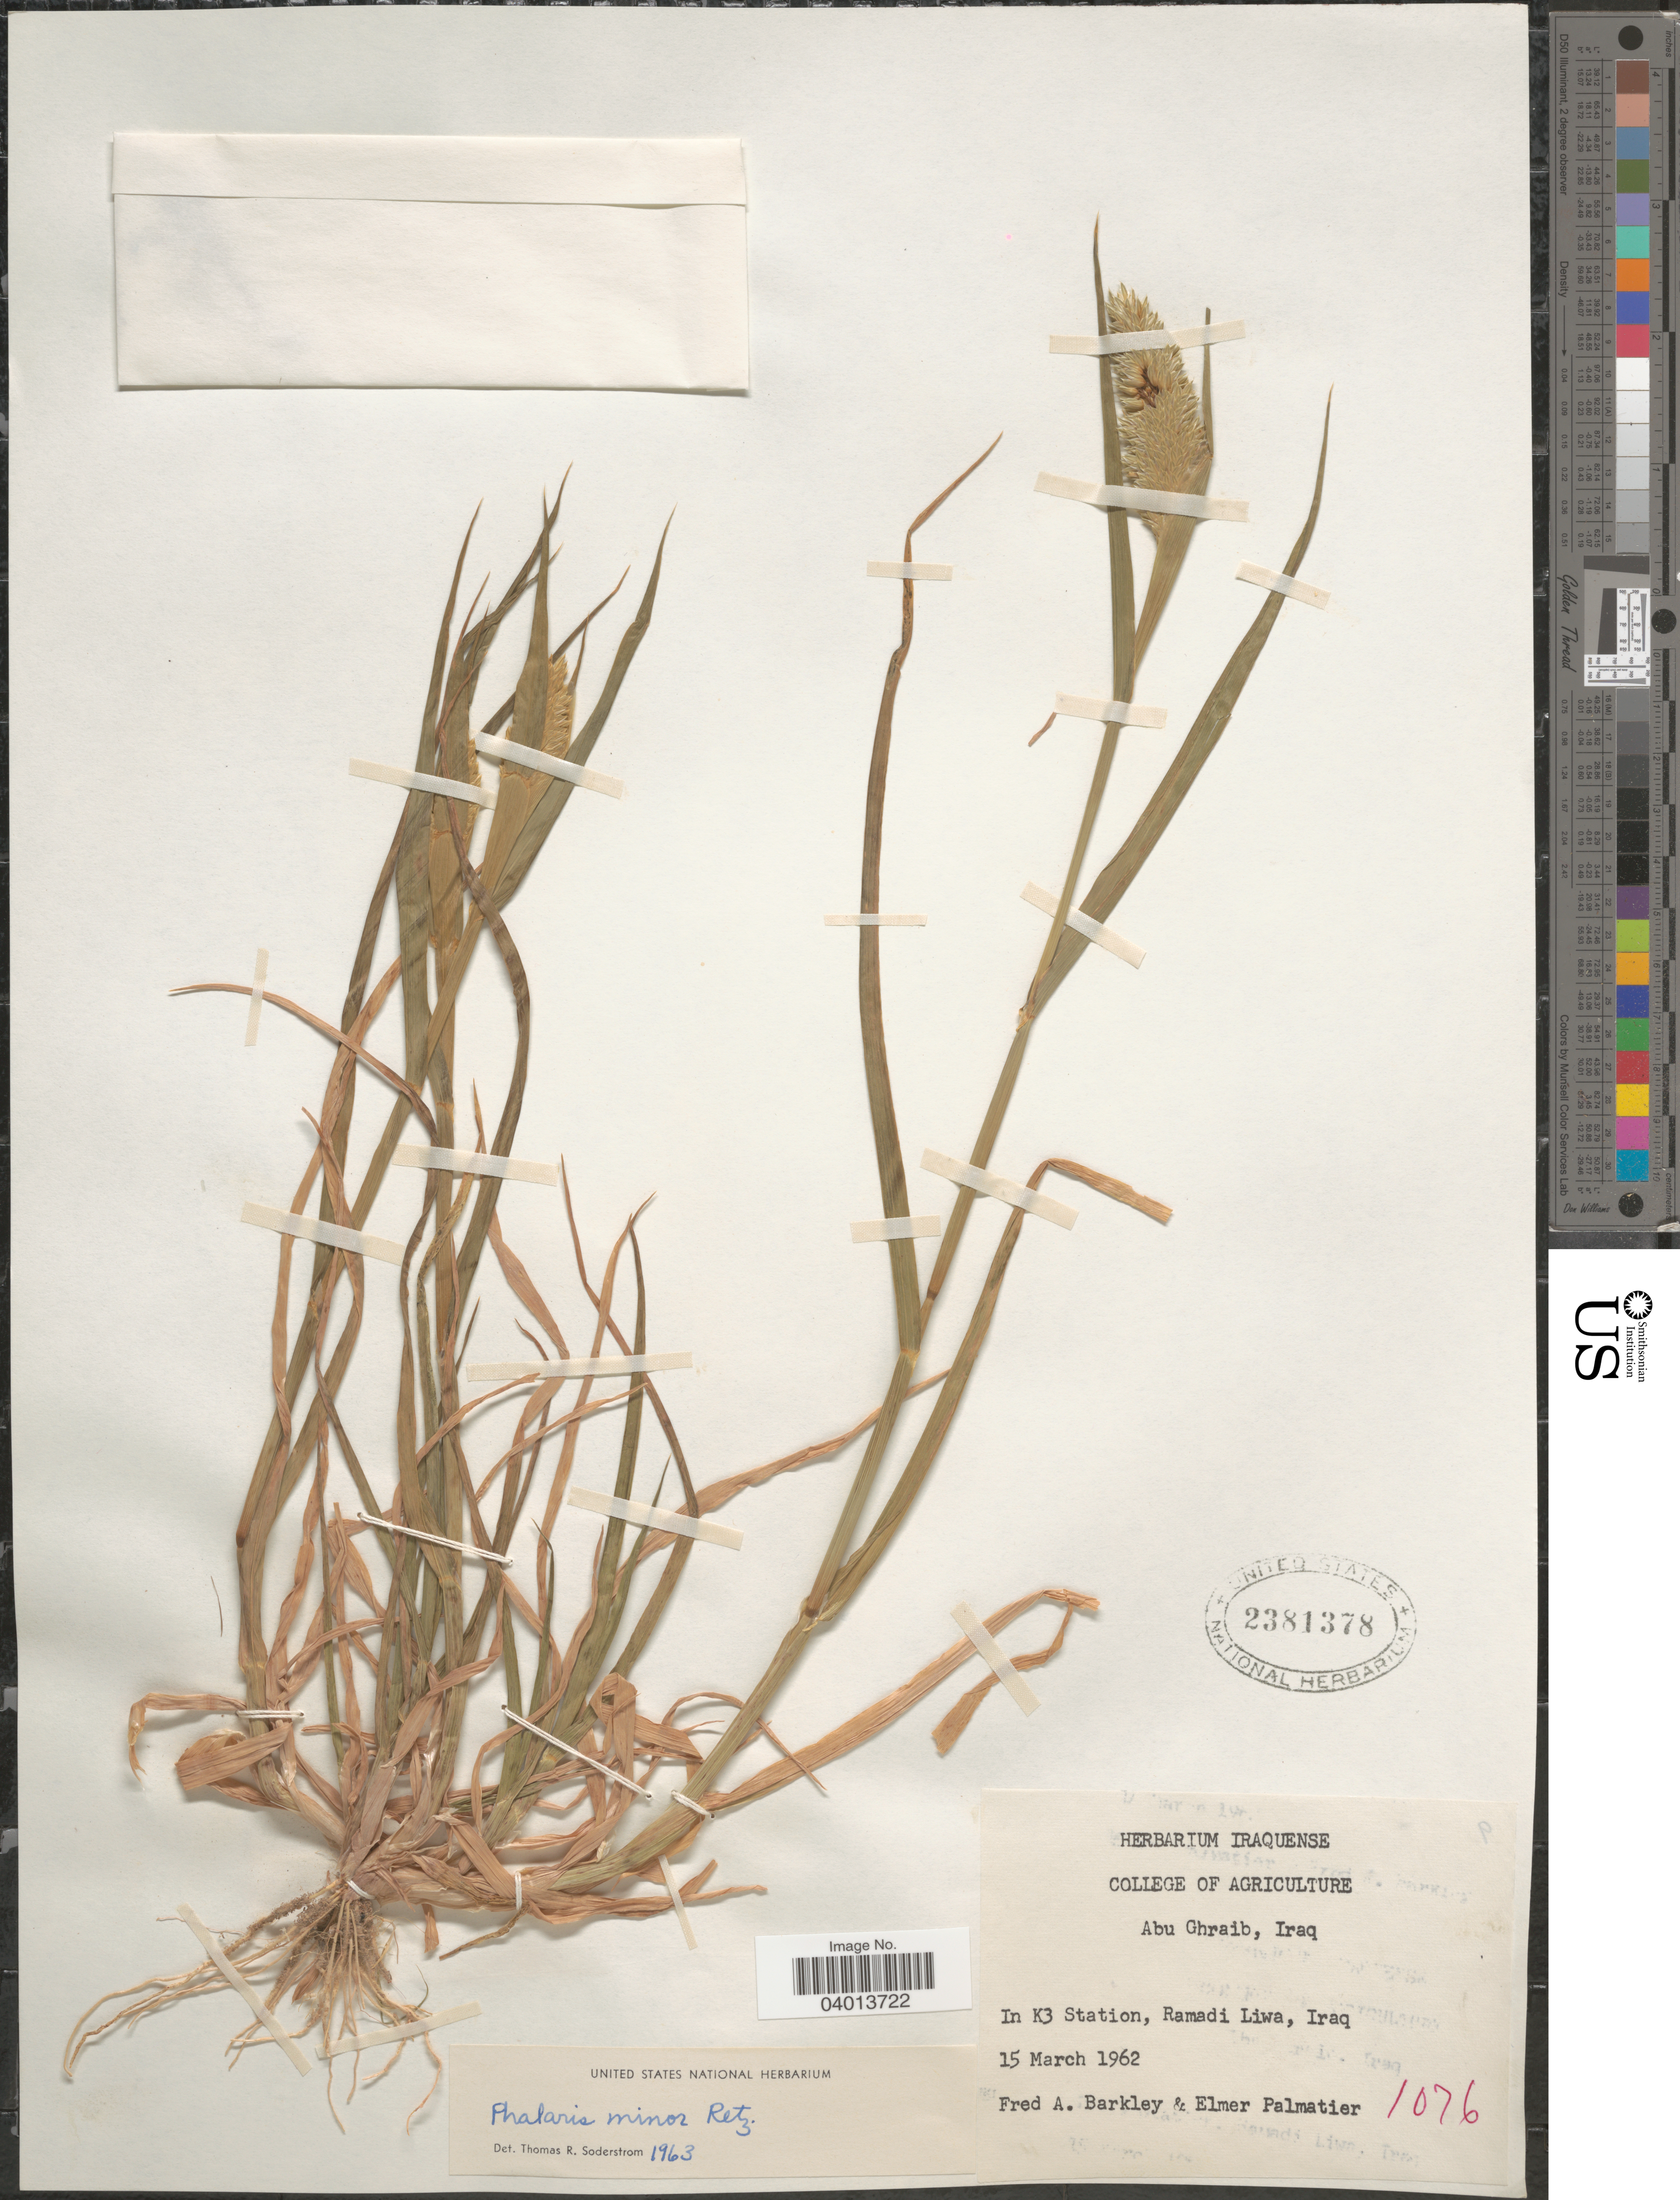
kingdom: Plantae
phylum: Tracheophyta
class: Liliopsida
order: Poales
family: Poaceae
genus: Phalaris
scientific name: Phalaris minor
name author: Retz.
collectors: F. A. Barkley & E. Palmatier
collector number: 1076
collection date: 1962-03-15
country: Iraq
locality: In K3 Station, Ramadi Liwa.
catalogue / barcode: US 2381378